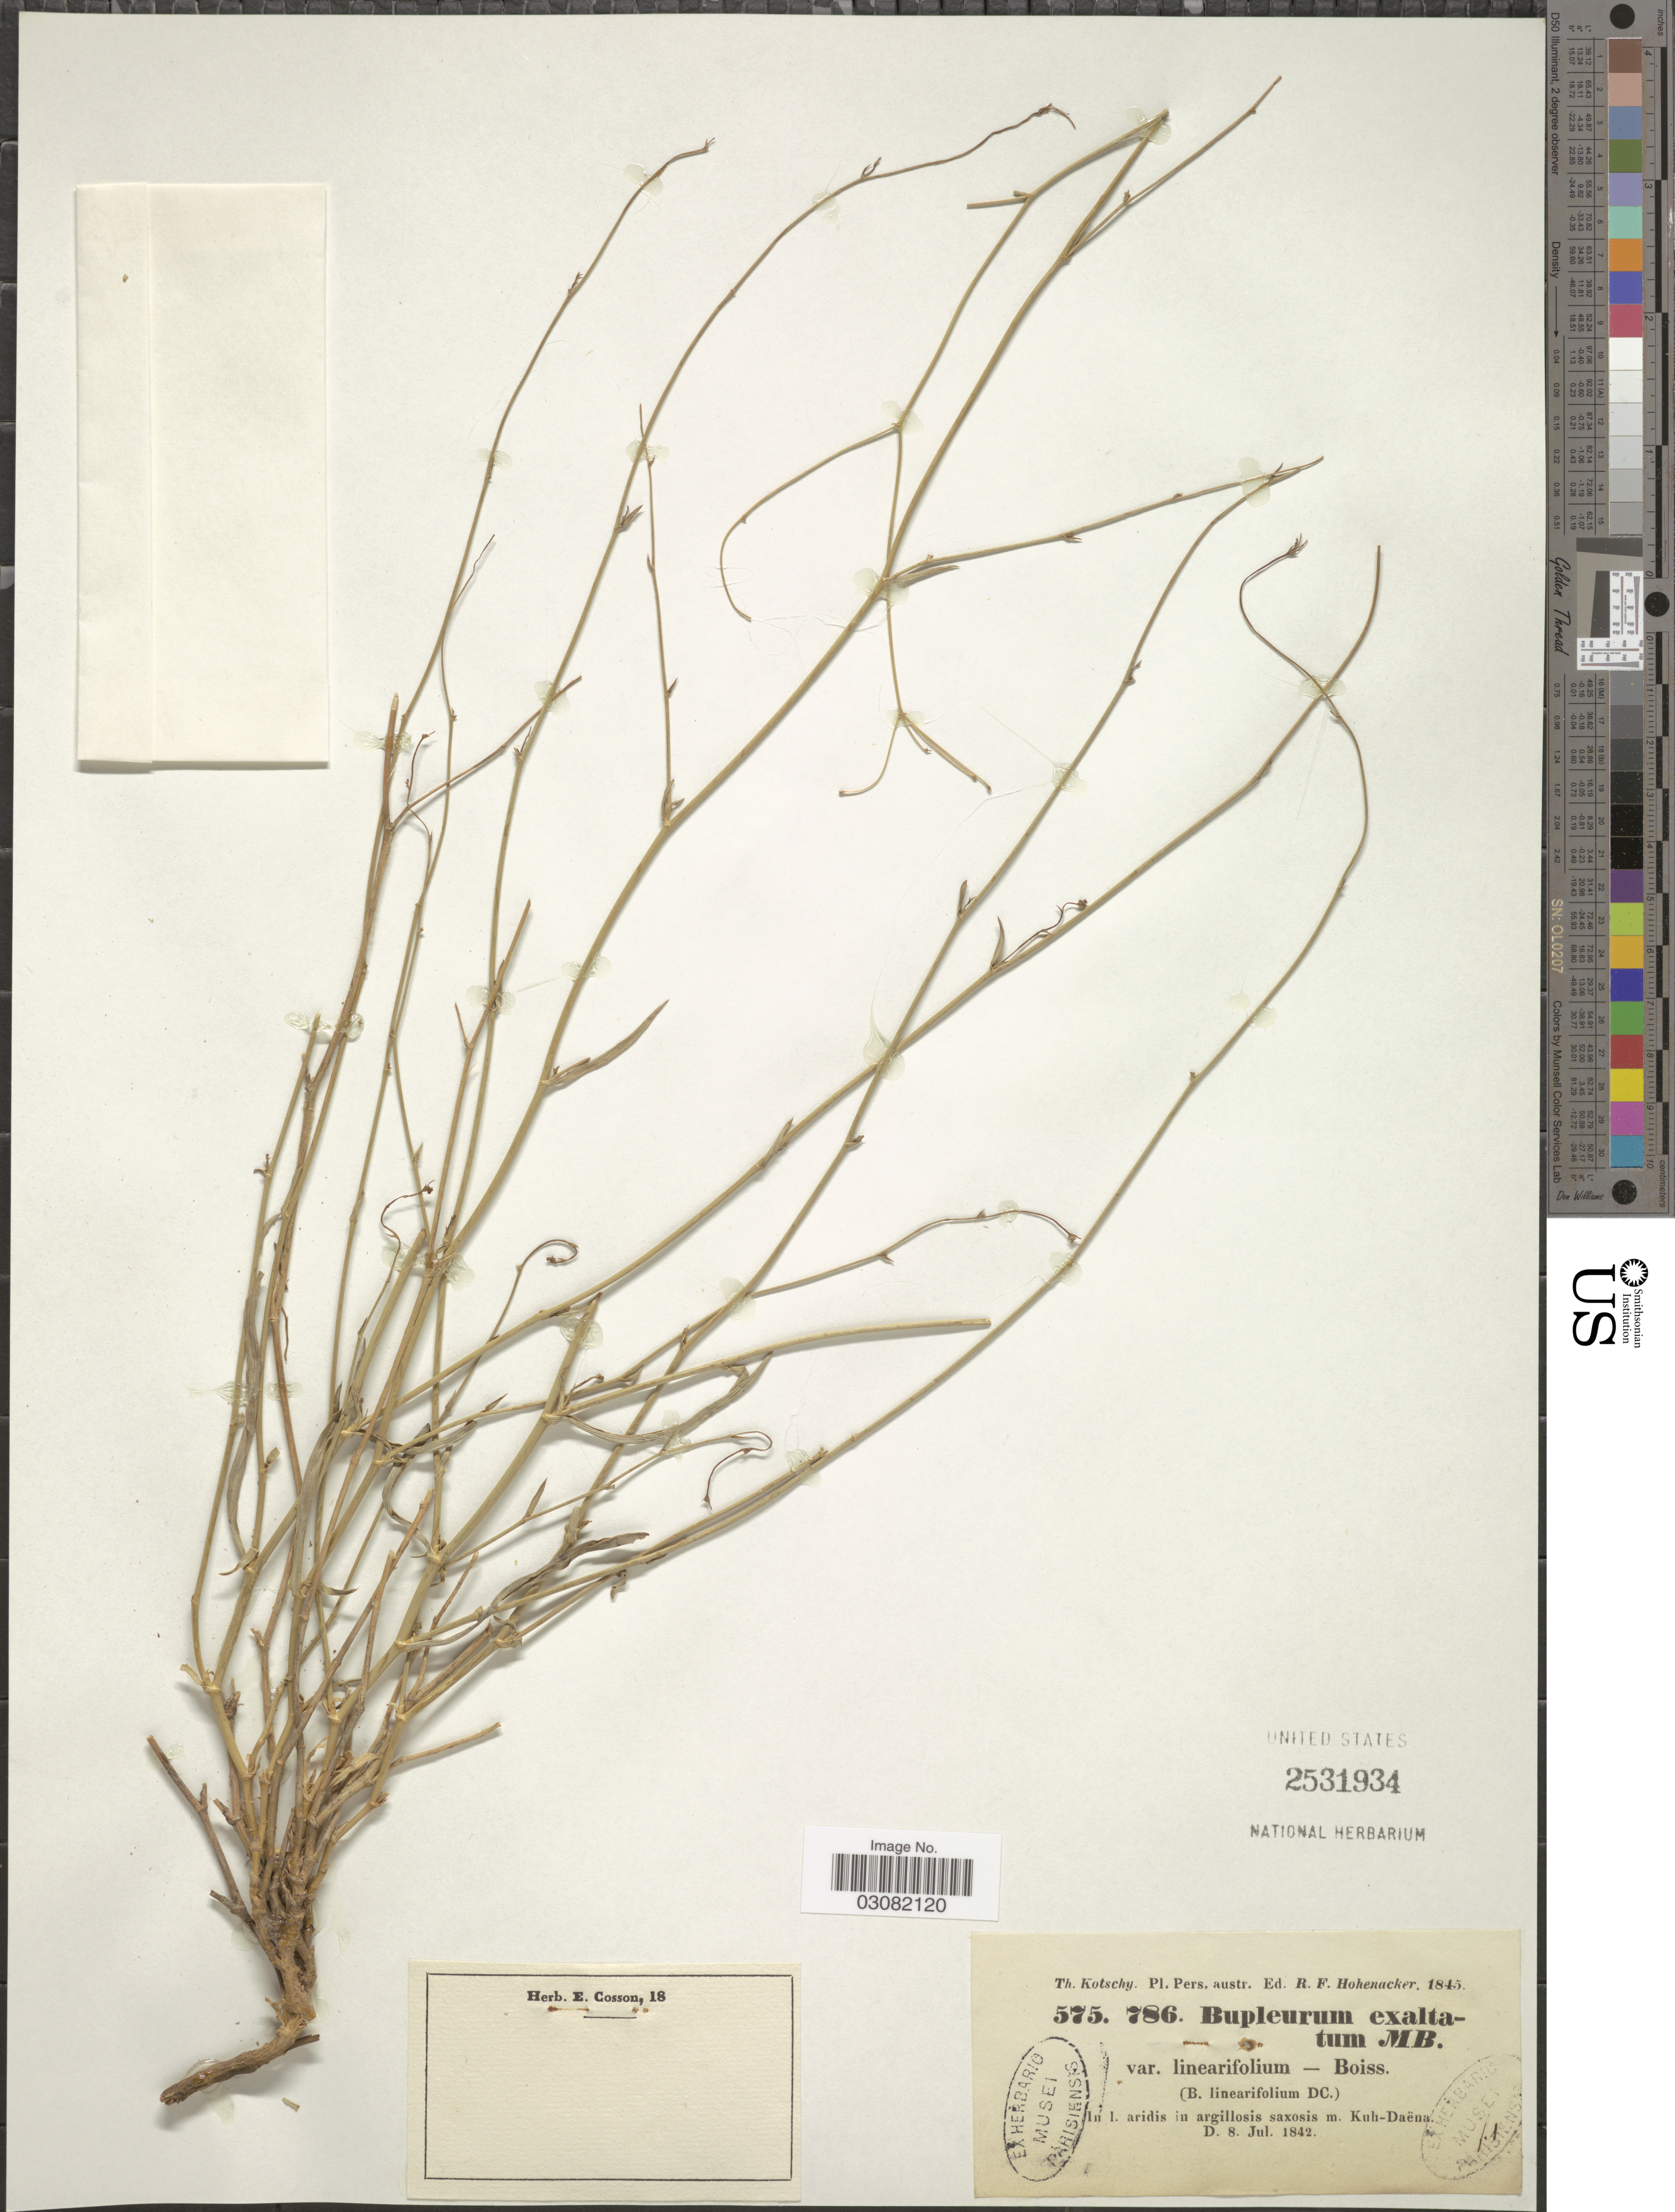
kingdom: Plantae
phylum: Tracheophyta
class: Magnoliopsida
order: Apiales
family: Apiaceae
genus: Bupleurum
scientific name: Bupleurum exaltatum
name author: M. Bieb.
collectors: K. G. Kotschy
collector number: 575/786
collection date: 1842-07-08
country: Iran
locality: Pers. austr., In l. aridis in argillosis saxosis m. Kuh-Daëna.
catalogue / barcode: US 2531934